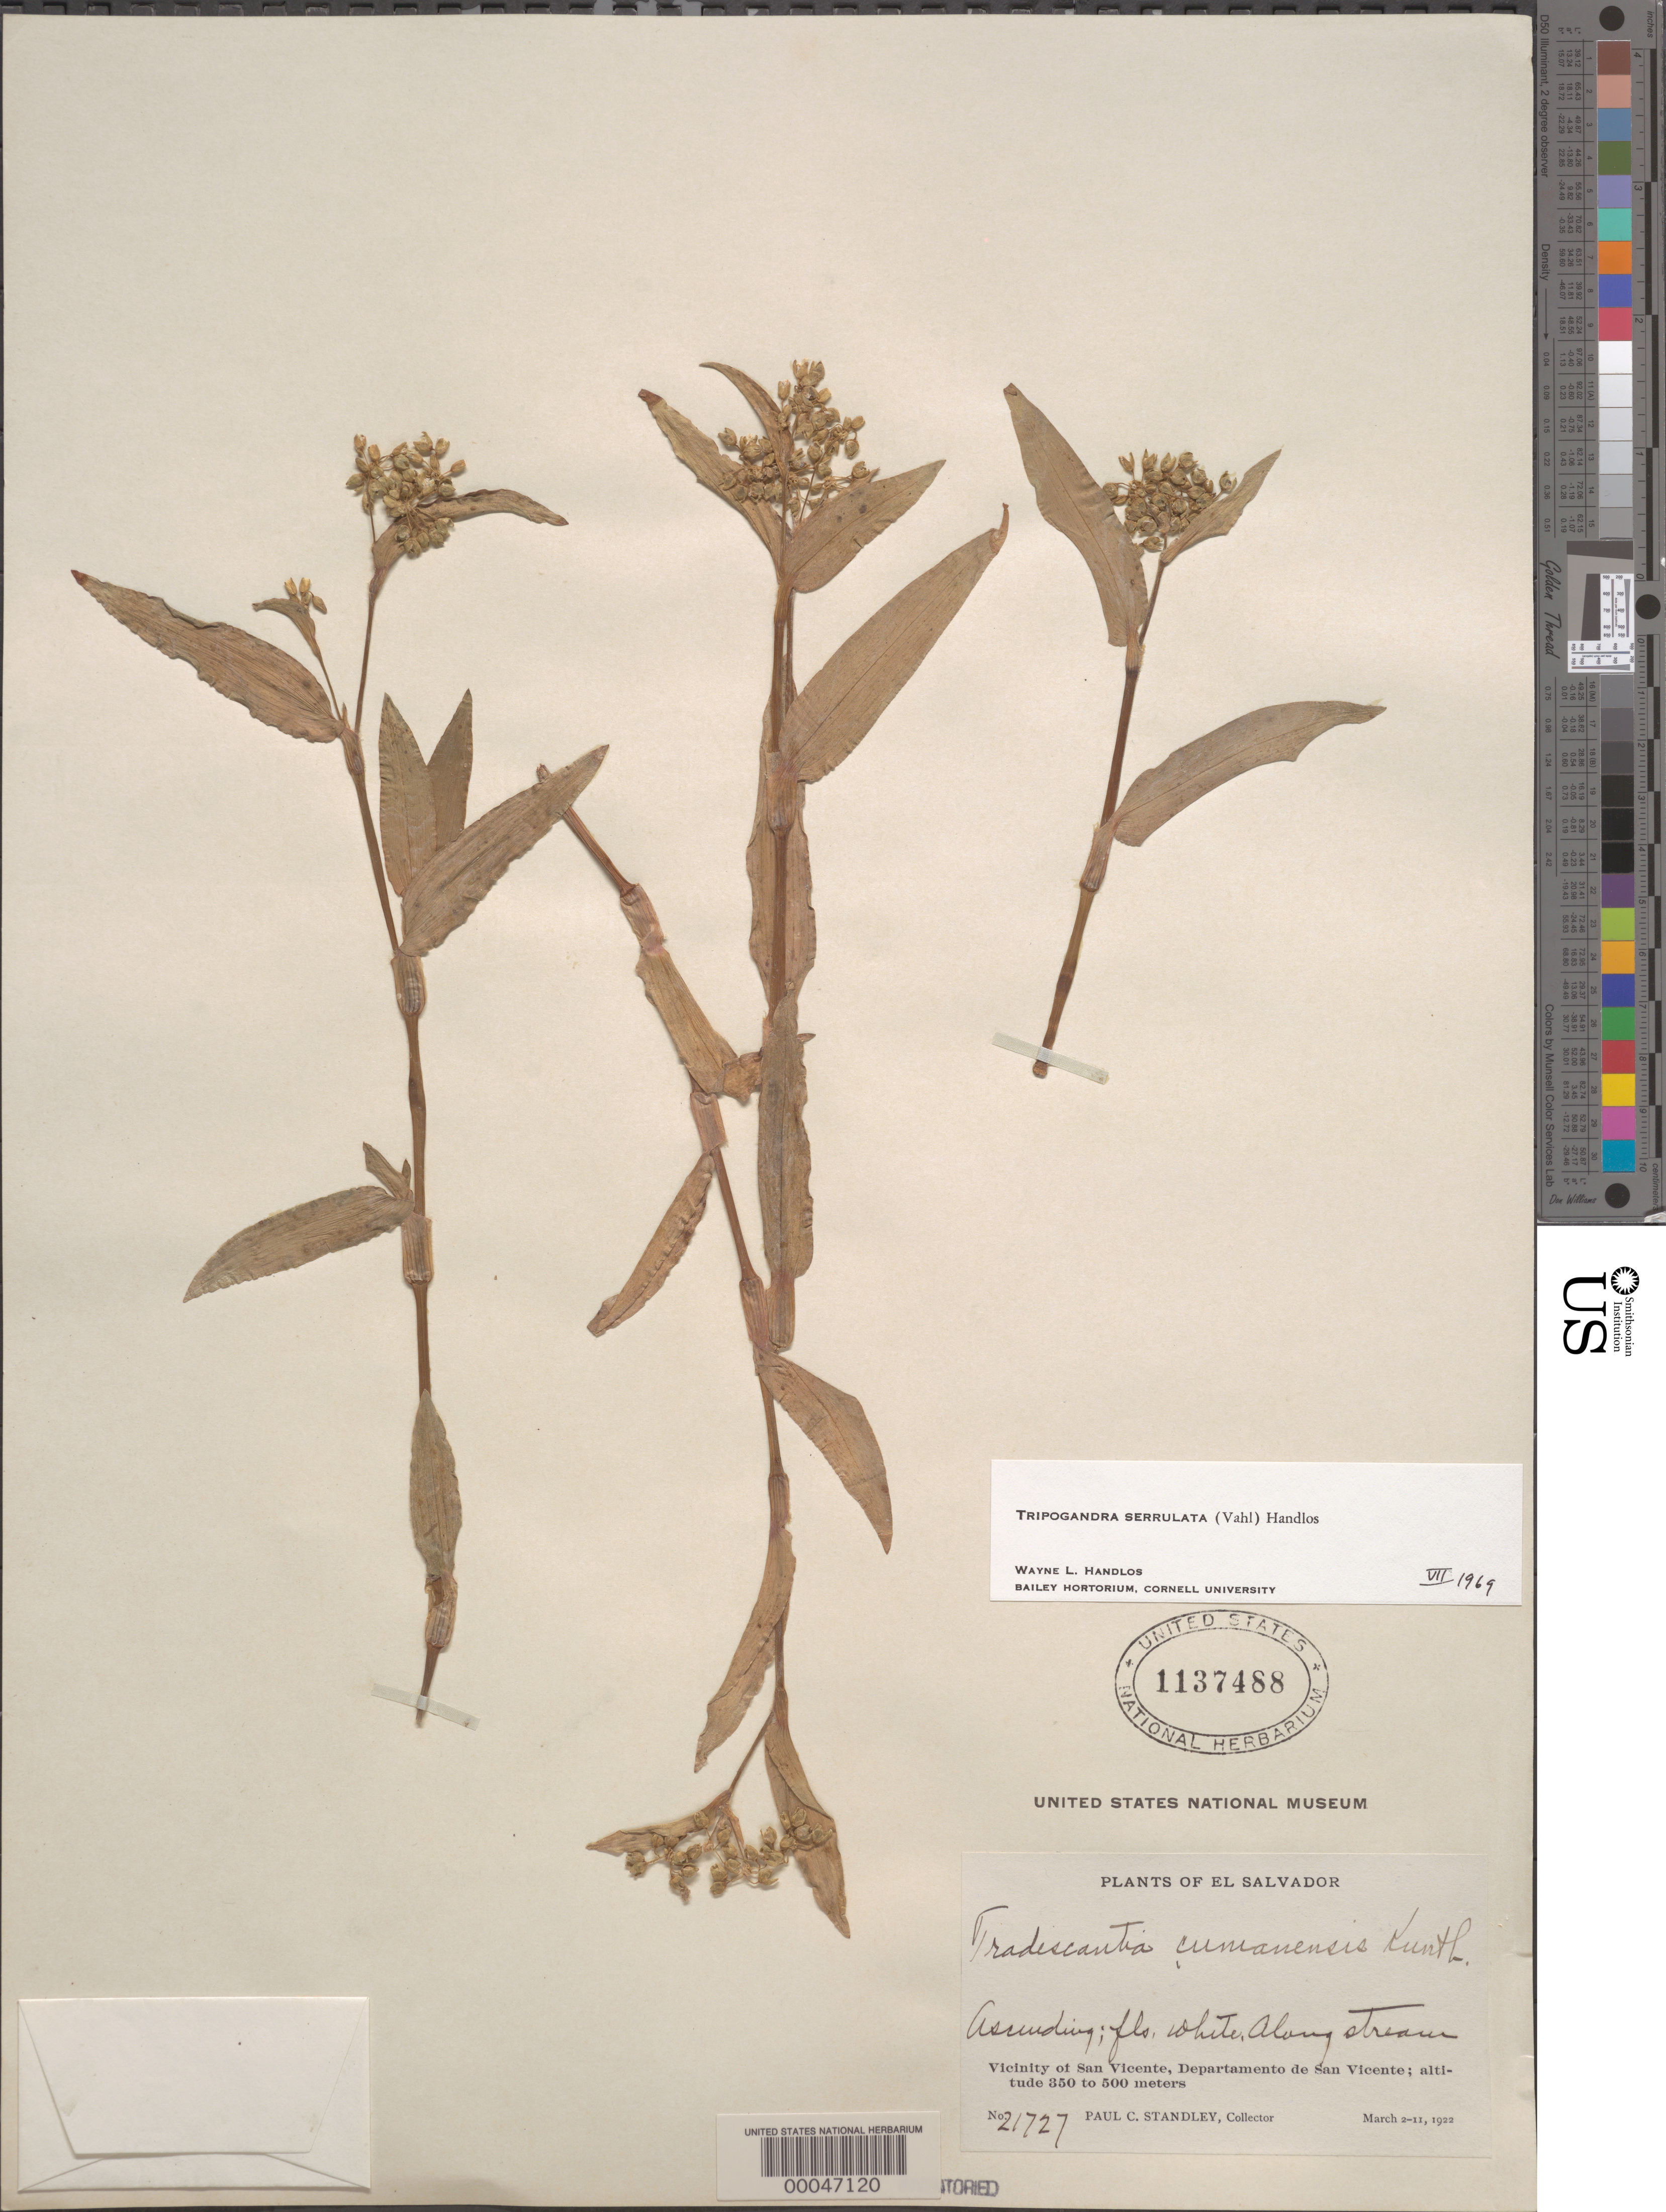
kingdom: Plantae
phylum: Tracheophyta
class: Liliopsida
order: Commelinales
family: Commelinaceae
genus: Tripogandra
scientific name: Tripogandra serrulata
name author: (Vahl) Handlos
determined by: Handlos, W. L.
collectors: P. C. Standley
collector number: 21727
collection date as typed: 02 Mar 1922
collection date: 1922-03-02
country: El Salvador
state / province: San Vincente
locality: Near san vicente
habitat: Stream bank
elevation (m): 350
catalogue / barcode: US 1137488